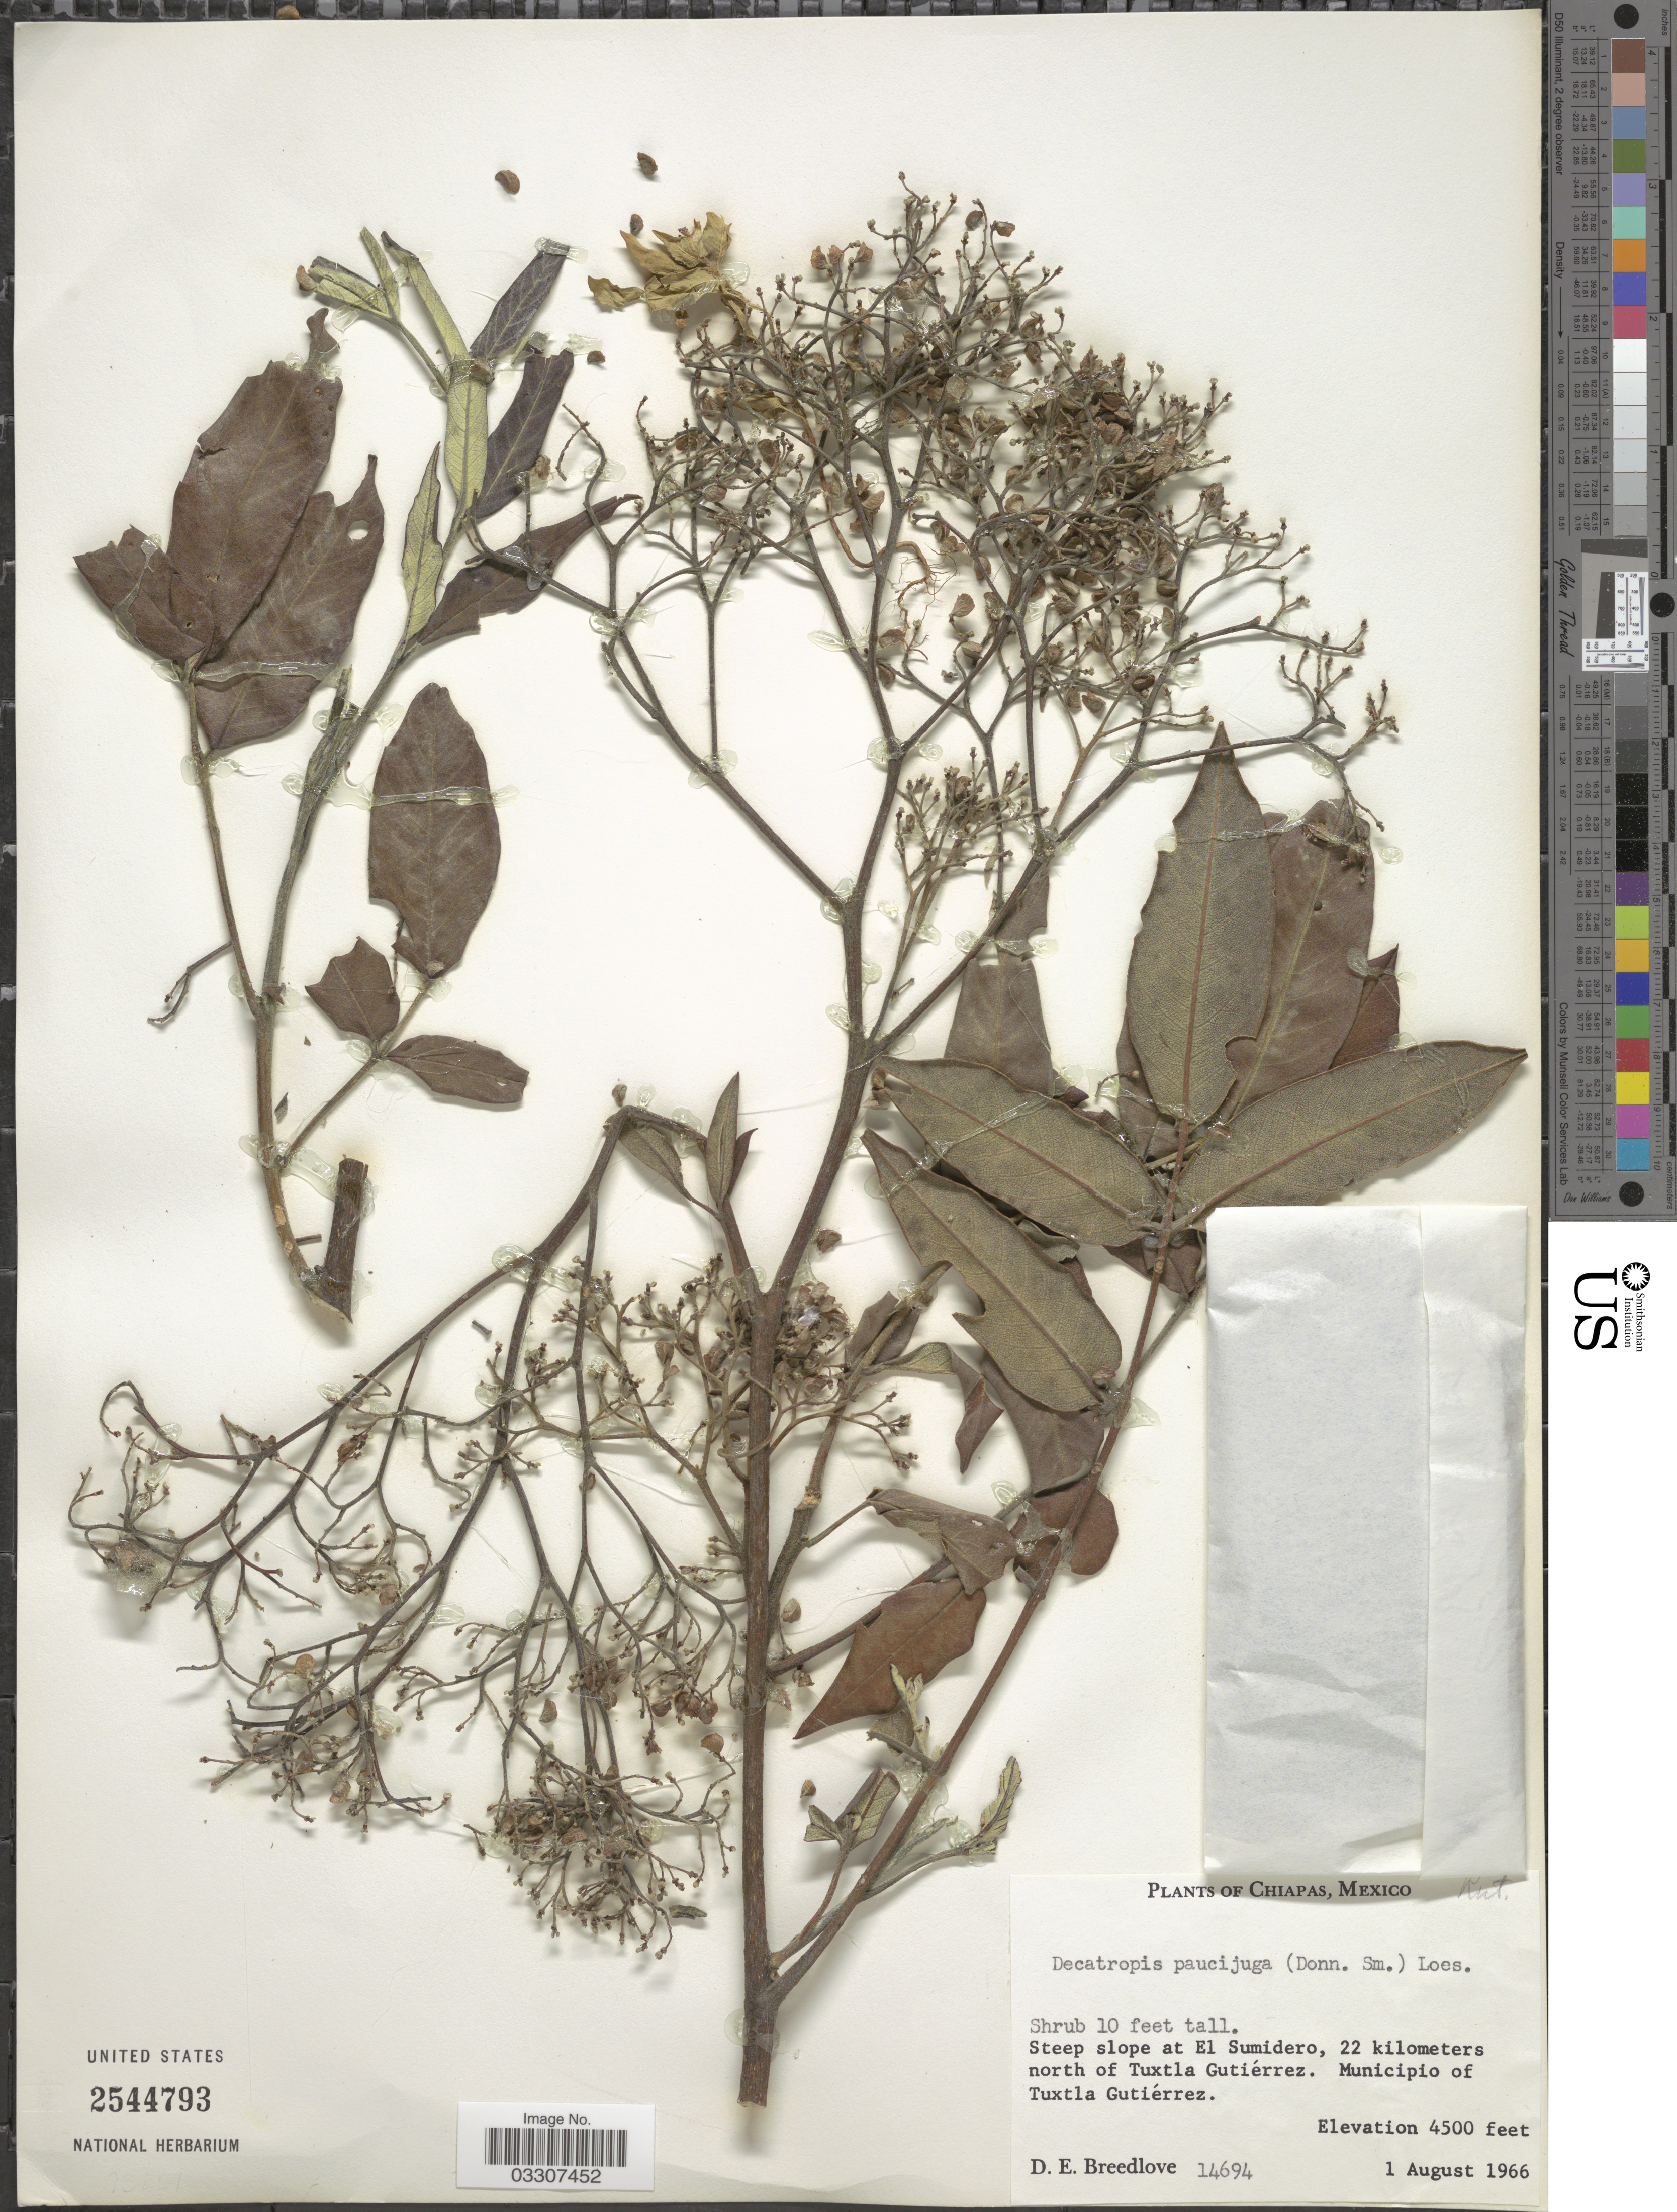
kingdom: Plantae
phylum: Tracheophyta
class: Magnoliopsida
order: Sapindales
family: Rutaceae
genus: Decatropis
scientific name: Decatropis paucijuga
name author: (Donn. Sm.) Loes.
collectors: D. E. Breedlove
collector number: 14694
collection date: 1966-08-01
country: Mexico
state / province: Chiapas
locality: Steep slope at El Sumidero, 22 kilometers north of Tuxtla Gutiérrez. Municipio of Tuxtla Gutiérrez.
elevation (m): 1372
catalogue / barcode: US 2544793